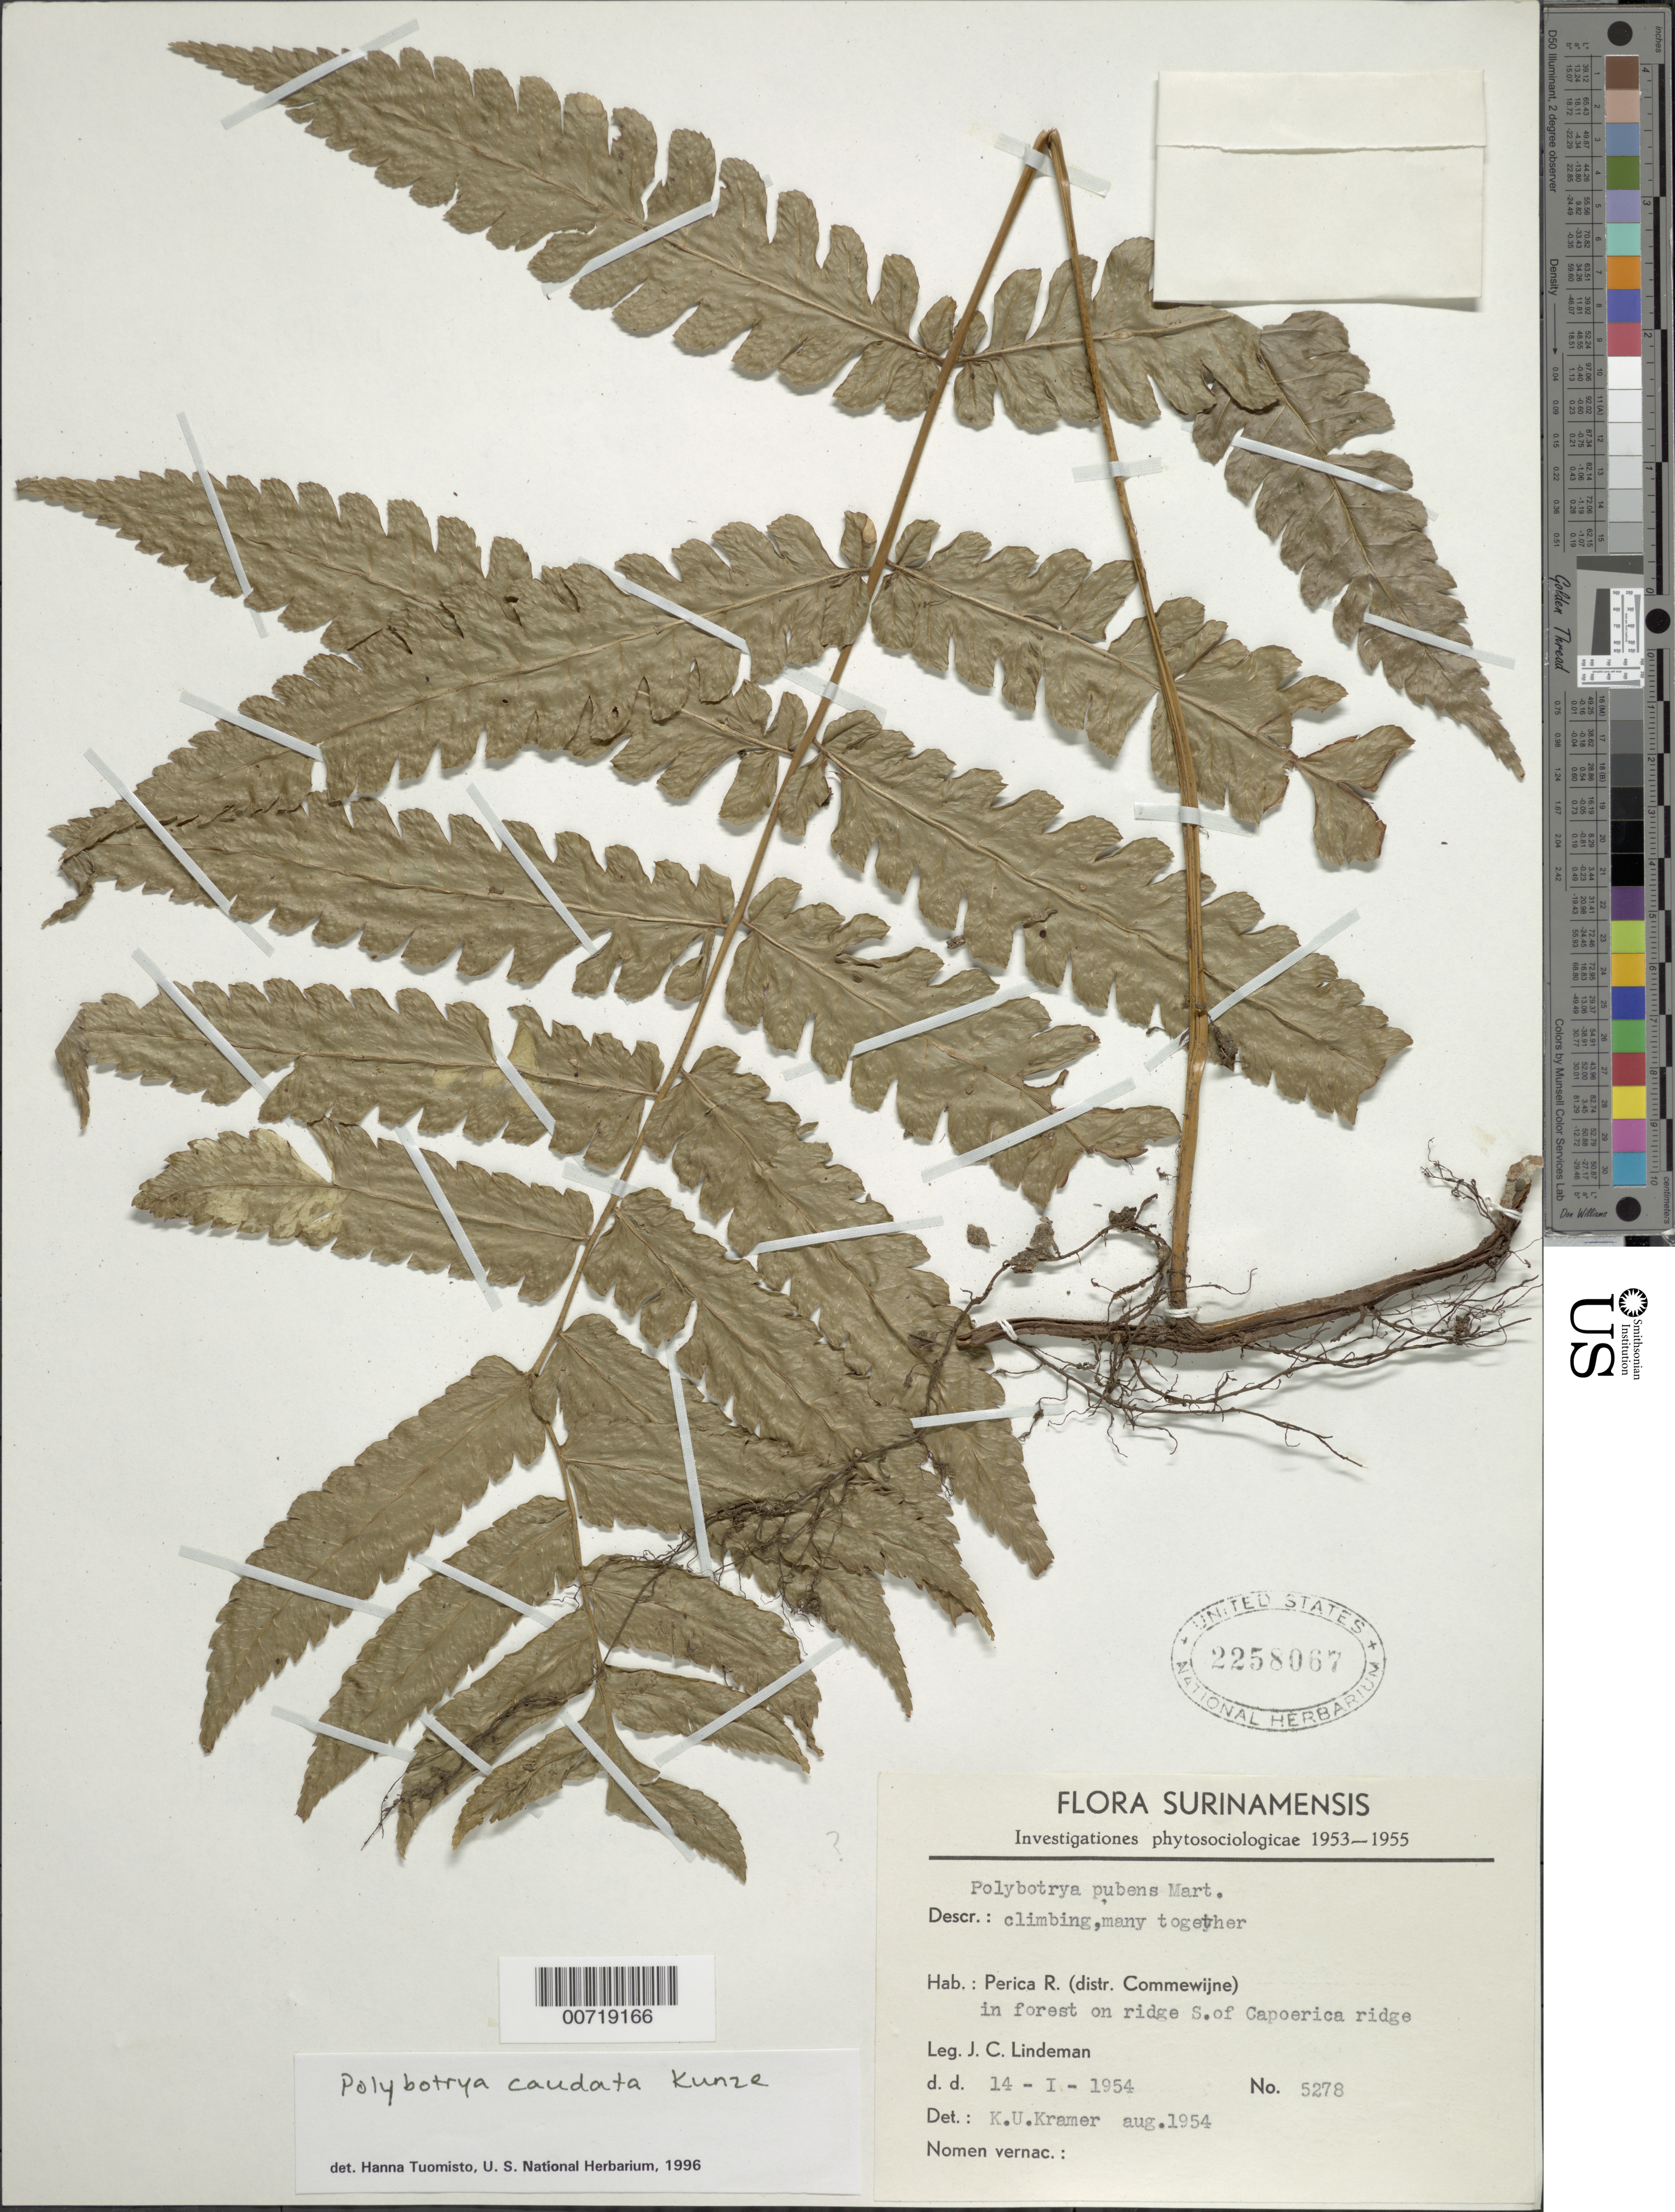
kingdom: Plantae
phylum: Tracheophyta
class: Polypodiopsida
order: Polypodiales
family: Dryopteridaceae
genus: Polybotrya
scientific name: Polybotrya caudata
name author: Kunze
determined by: Tuomisto, Hanna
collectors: J. C. Lindeman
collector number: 5278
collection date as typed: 14-Jan-54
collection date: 1954-01-14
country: Suriname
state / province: Commewijne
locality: Perica R., S of Capoerica Ridge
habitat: Forest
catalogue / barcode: US 2258067